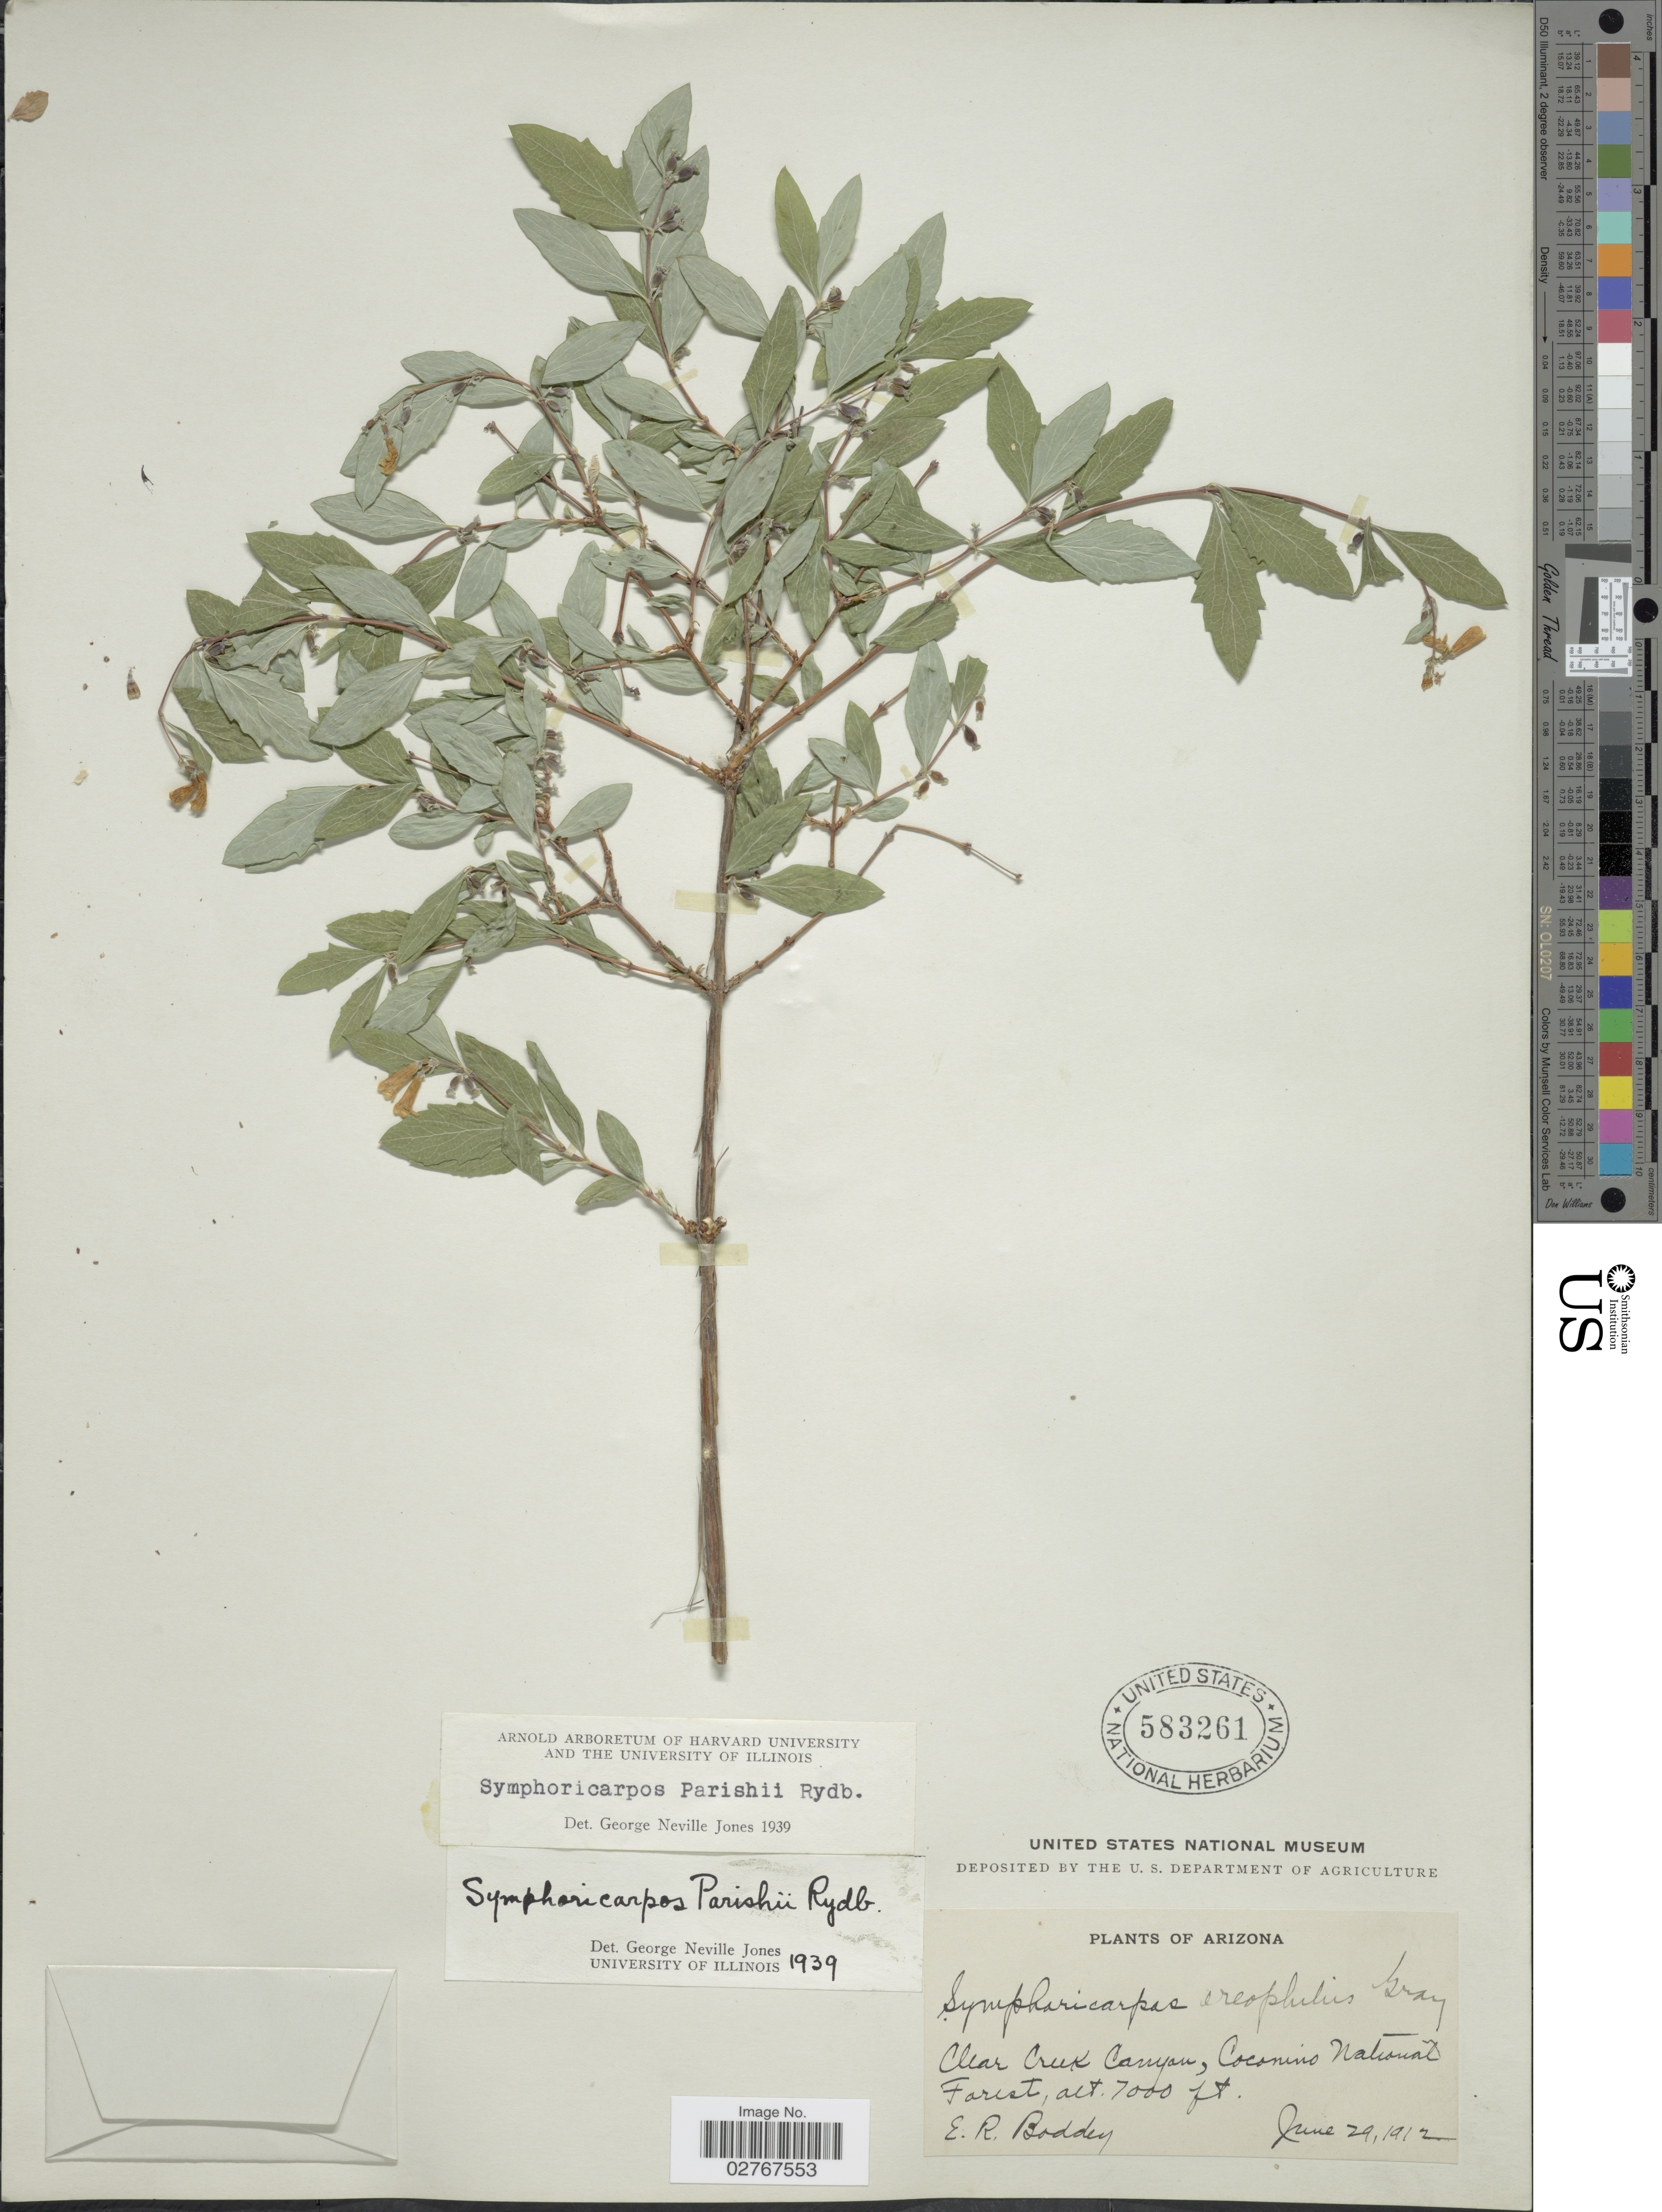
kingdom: Plantae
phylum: Tracheophyta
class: Magnoliopsida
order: Dipsacales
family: Caprifoliaceae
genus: Symphoricarpos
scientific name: Symphoricarpos parishii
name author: Rydb.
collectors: E. Boddey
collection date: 1912-06-29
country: United States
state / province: Arizona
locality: Clear Creek Canyon, Coconino National Forest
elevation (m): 2134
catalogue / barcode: US 583261